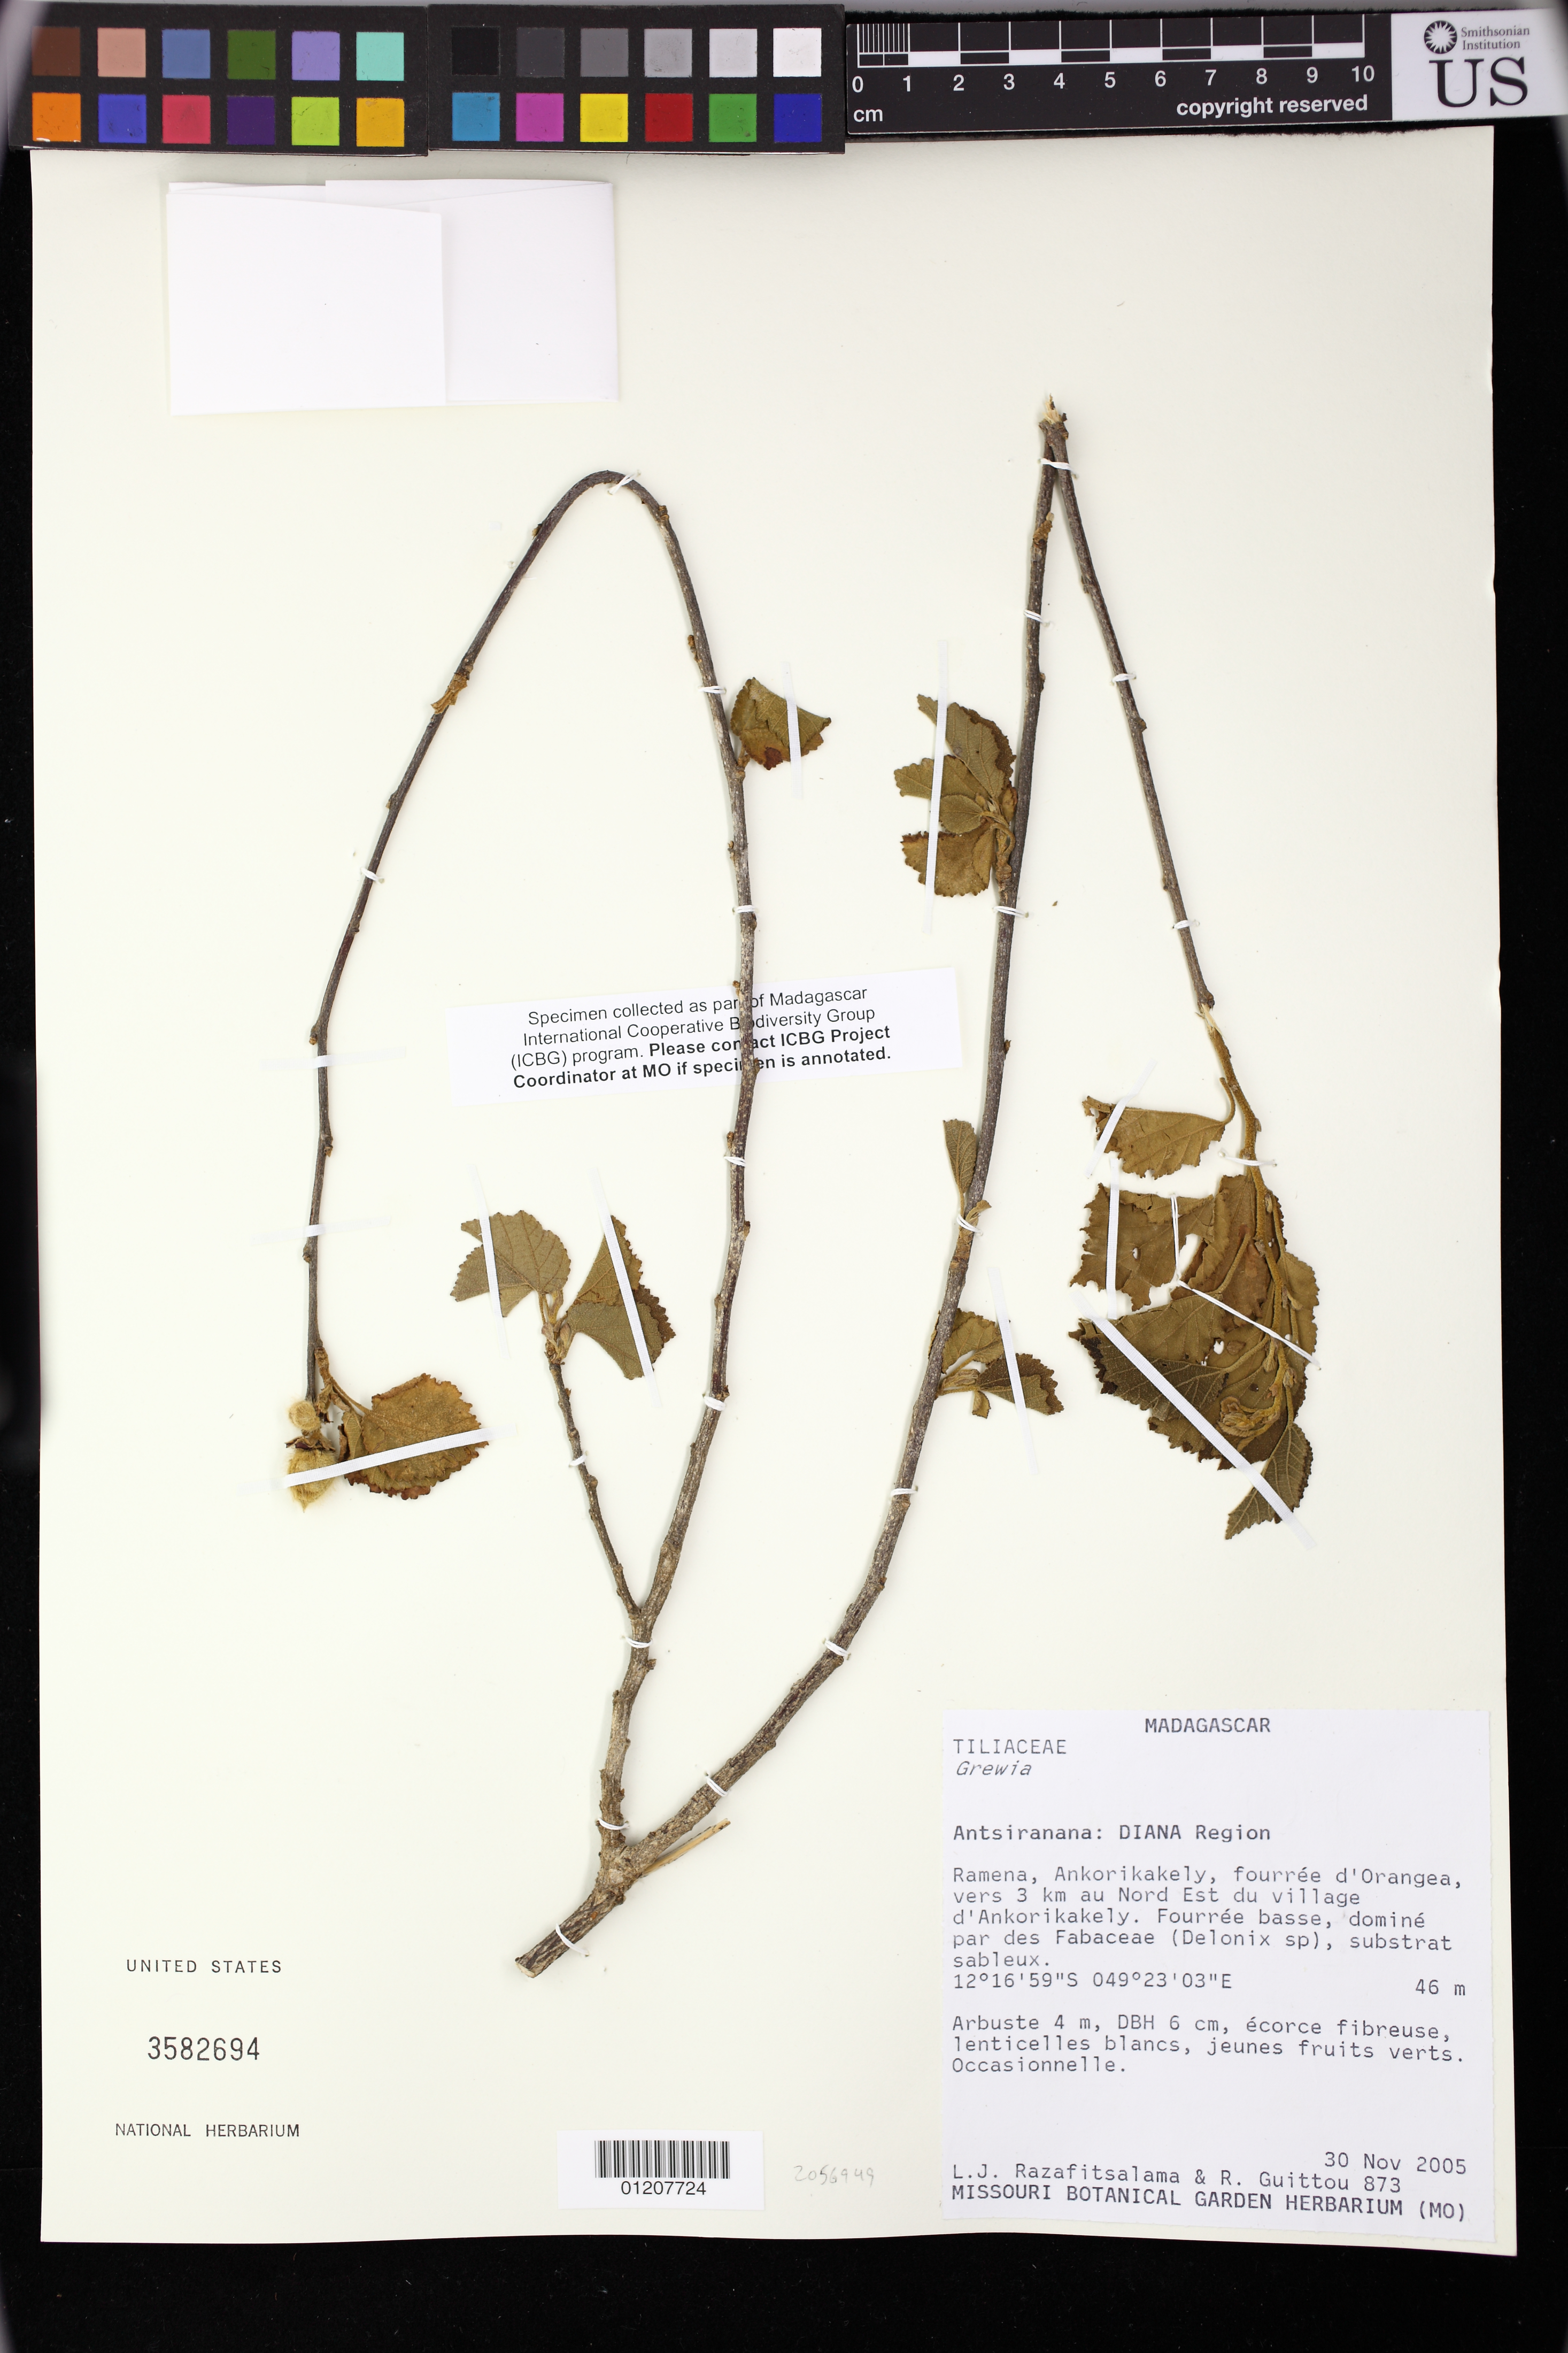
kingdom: Plantae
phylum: Tracheophyta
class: Magnoliopsida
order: Malvales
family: Malvaceae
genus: Grewia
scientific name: Grewia sp.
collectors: L. J. Razafitsalama & R. Guittou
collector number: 873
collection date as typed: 30 Nov 2005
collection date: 2005-11-30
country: Madagascar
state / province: Diana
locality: Antsiranana: Diana Region. Ramena, Ankorikakely, fourree d'Orangea, vers 3 km au Nord Est du village d'Ankorikakely.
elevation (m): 46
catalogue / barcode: US 3582694